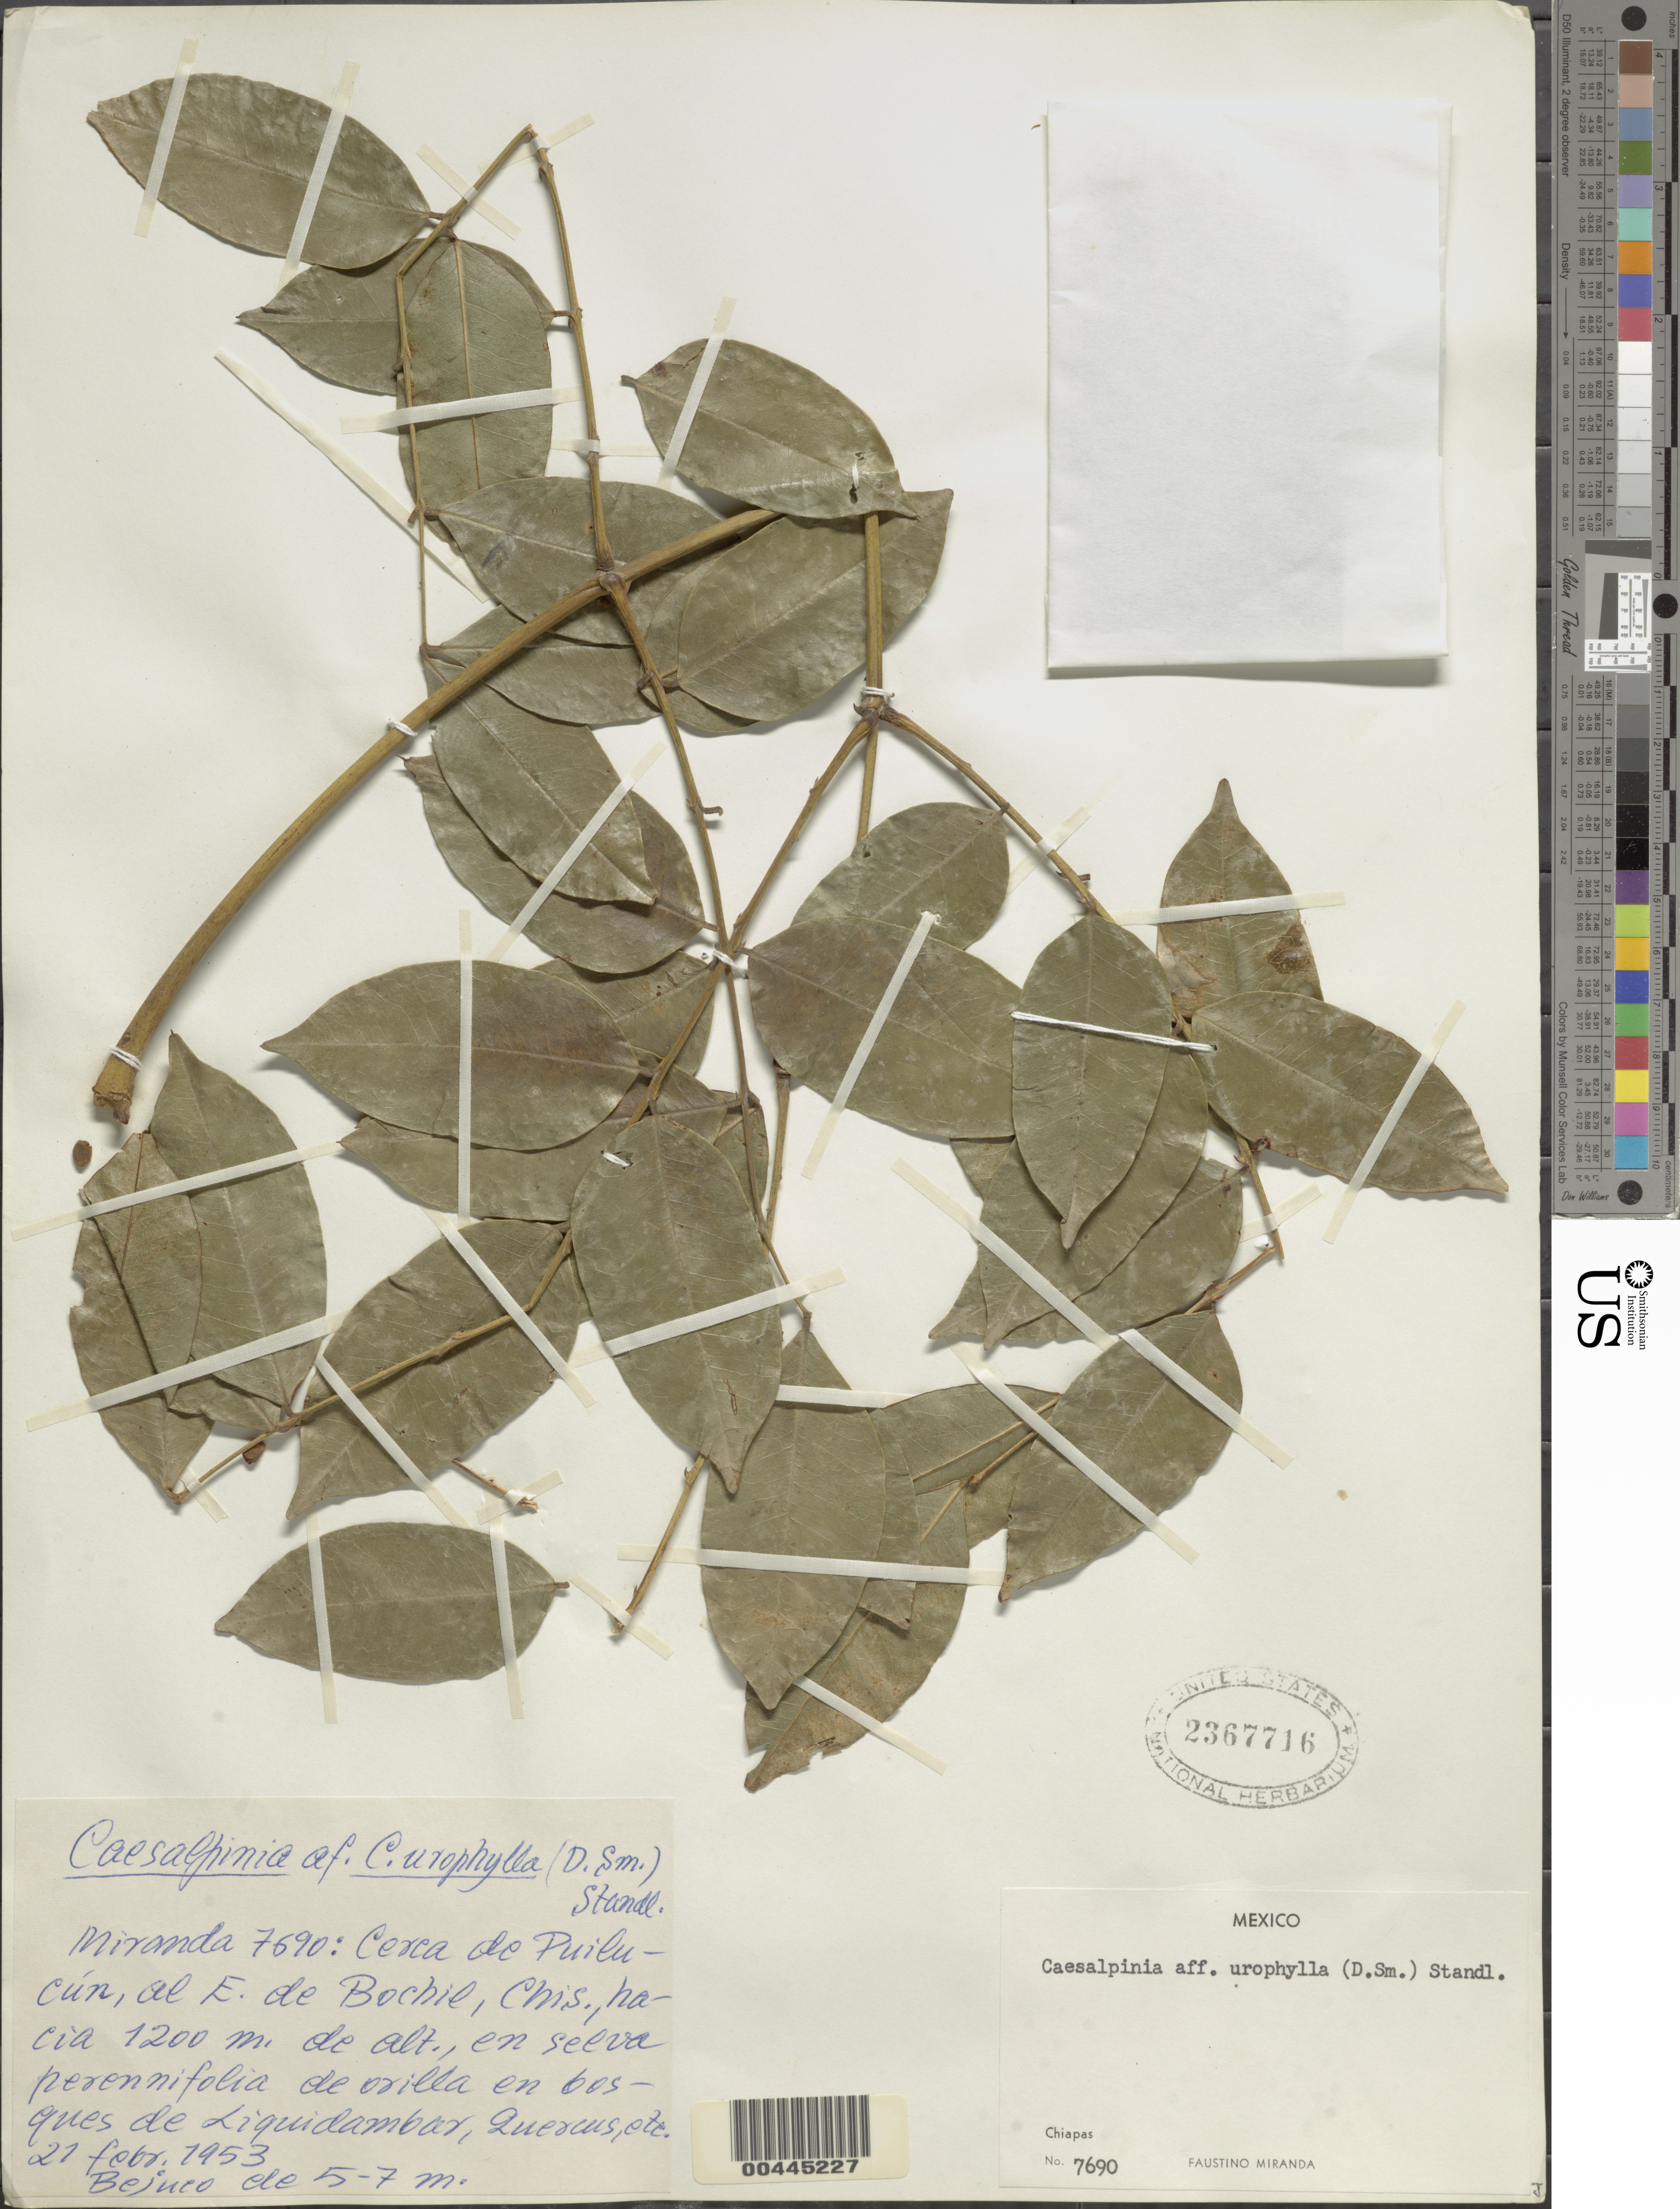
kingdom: Plantae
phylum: Tracheophyta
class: Magnoliopsida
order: Fabales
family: Fabaceae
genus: Guilandina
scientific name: Guilandina urophylla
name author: (Donn. Sm.) Britton & Rose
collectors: F. Miranda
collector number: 7690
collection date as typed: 27 Feb 1953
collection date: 1953-02-27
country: Mexico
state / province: Chiapas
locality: E of Bochie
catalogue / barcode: US 2367716